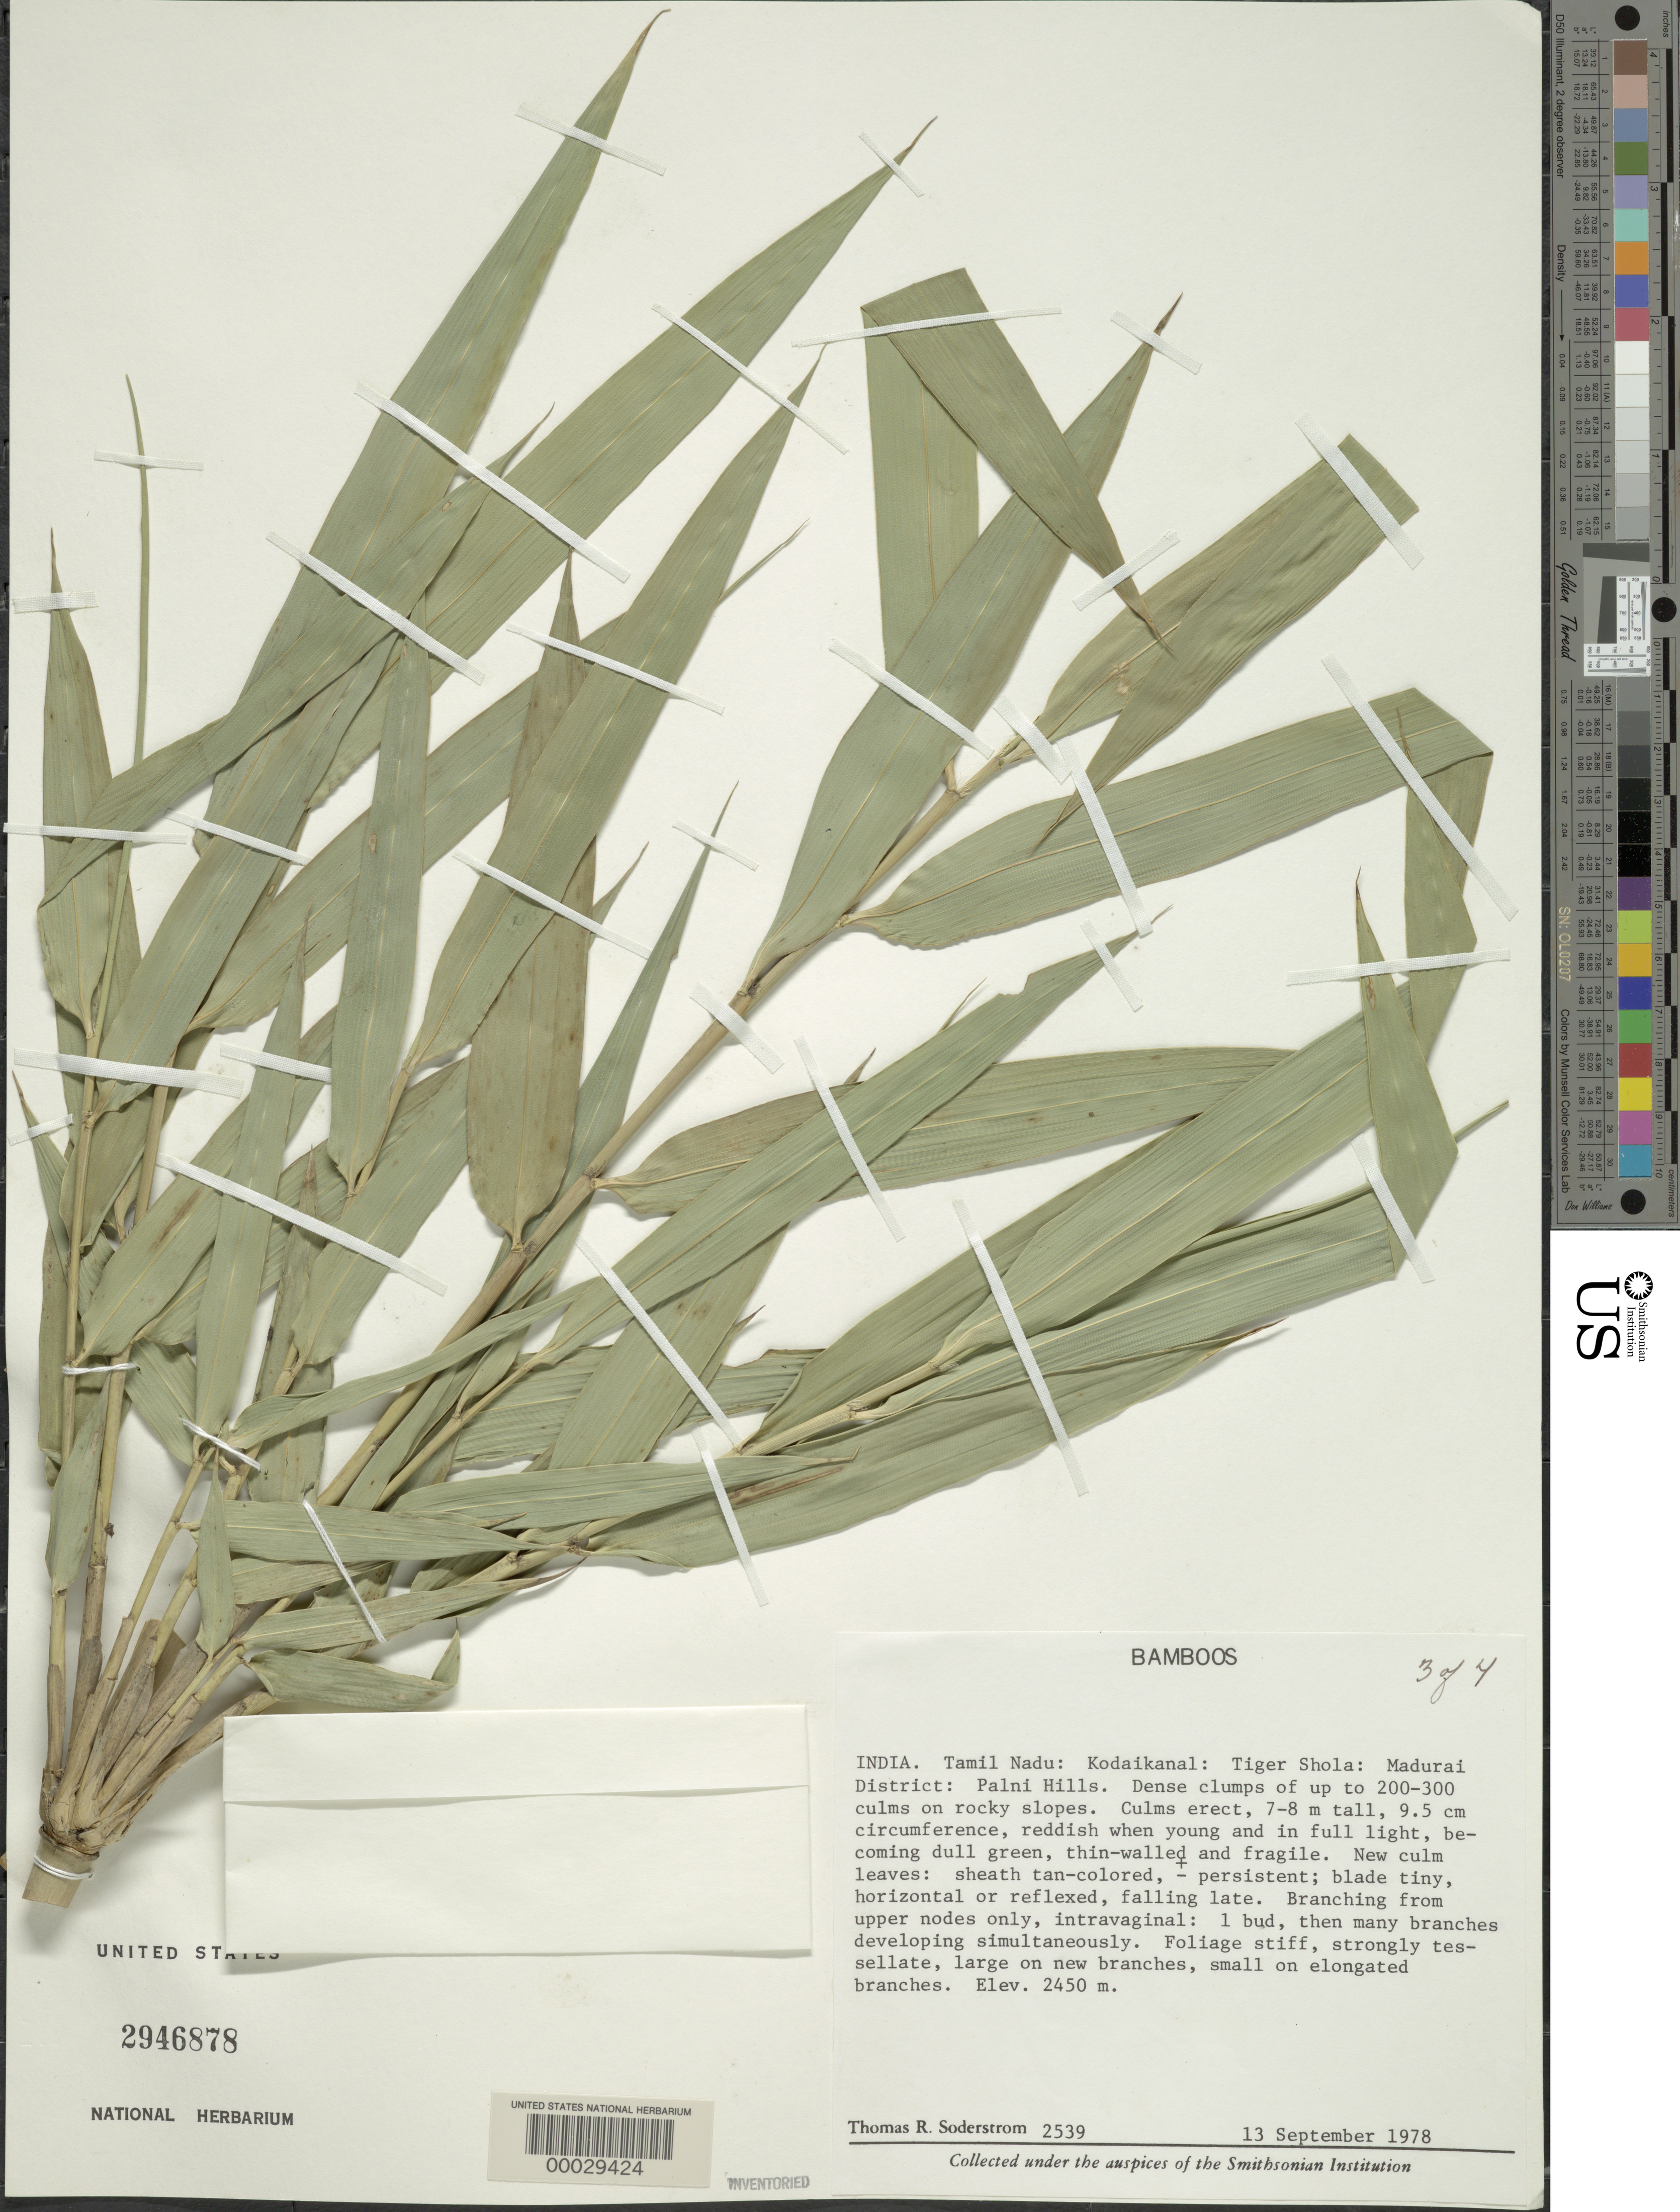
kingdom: Plantae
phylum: Tracheophyta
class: Liliopsida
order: Poales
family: Poaceae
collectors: T. R. Soderstrom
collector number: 2539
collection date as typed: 13 Sep 1978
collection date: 1978-09-13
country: India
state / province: Tamil Nadu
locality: Kodaikanal: tiger shola: palni hills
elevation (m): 2450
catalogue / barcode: US 2946878